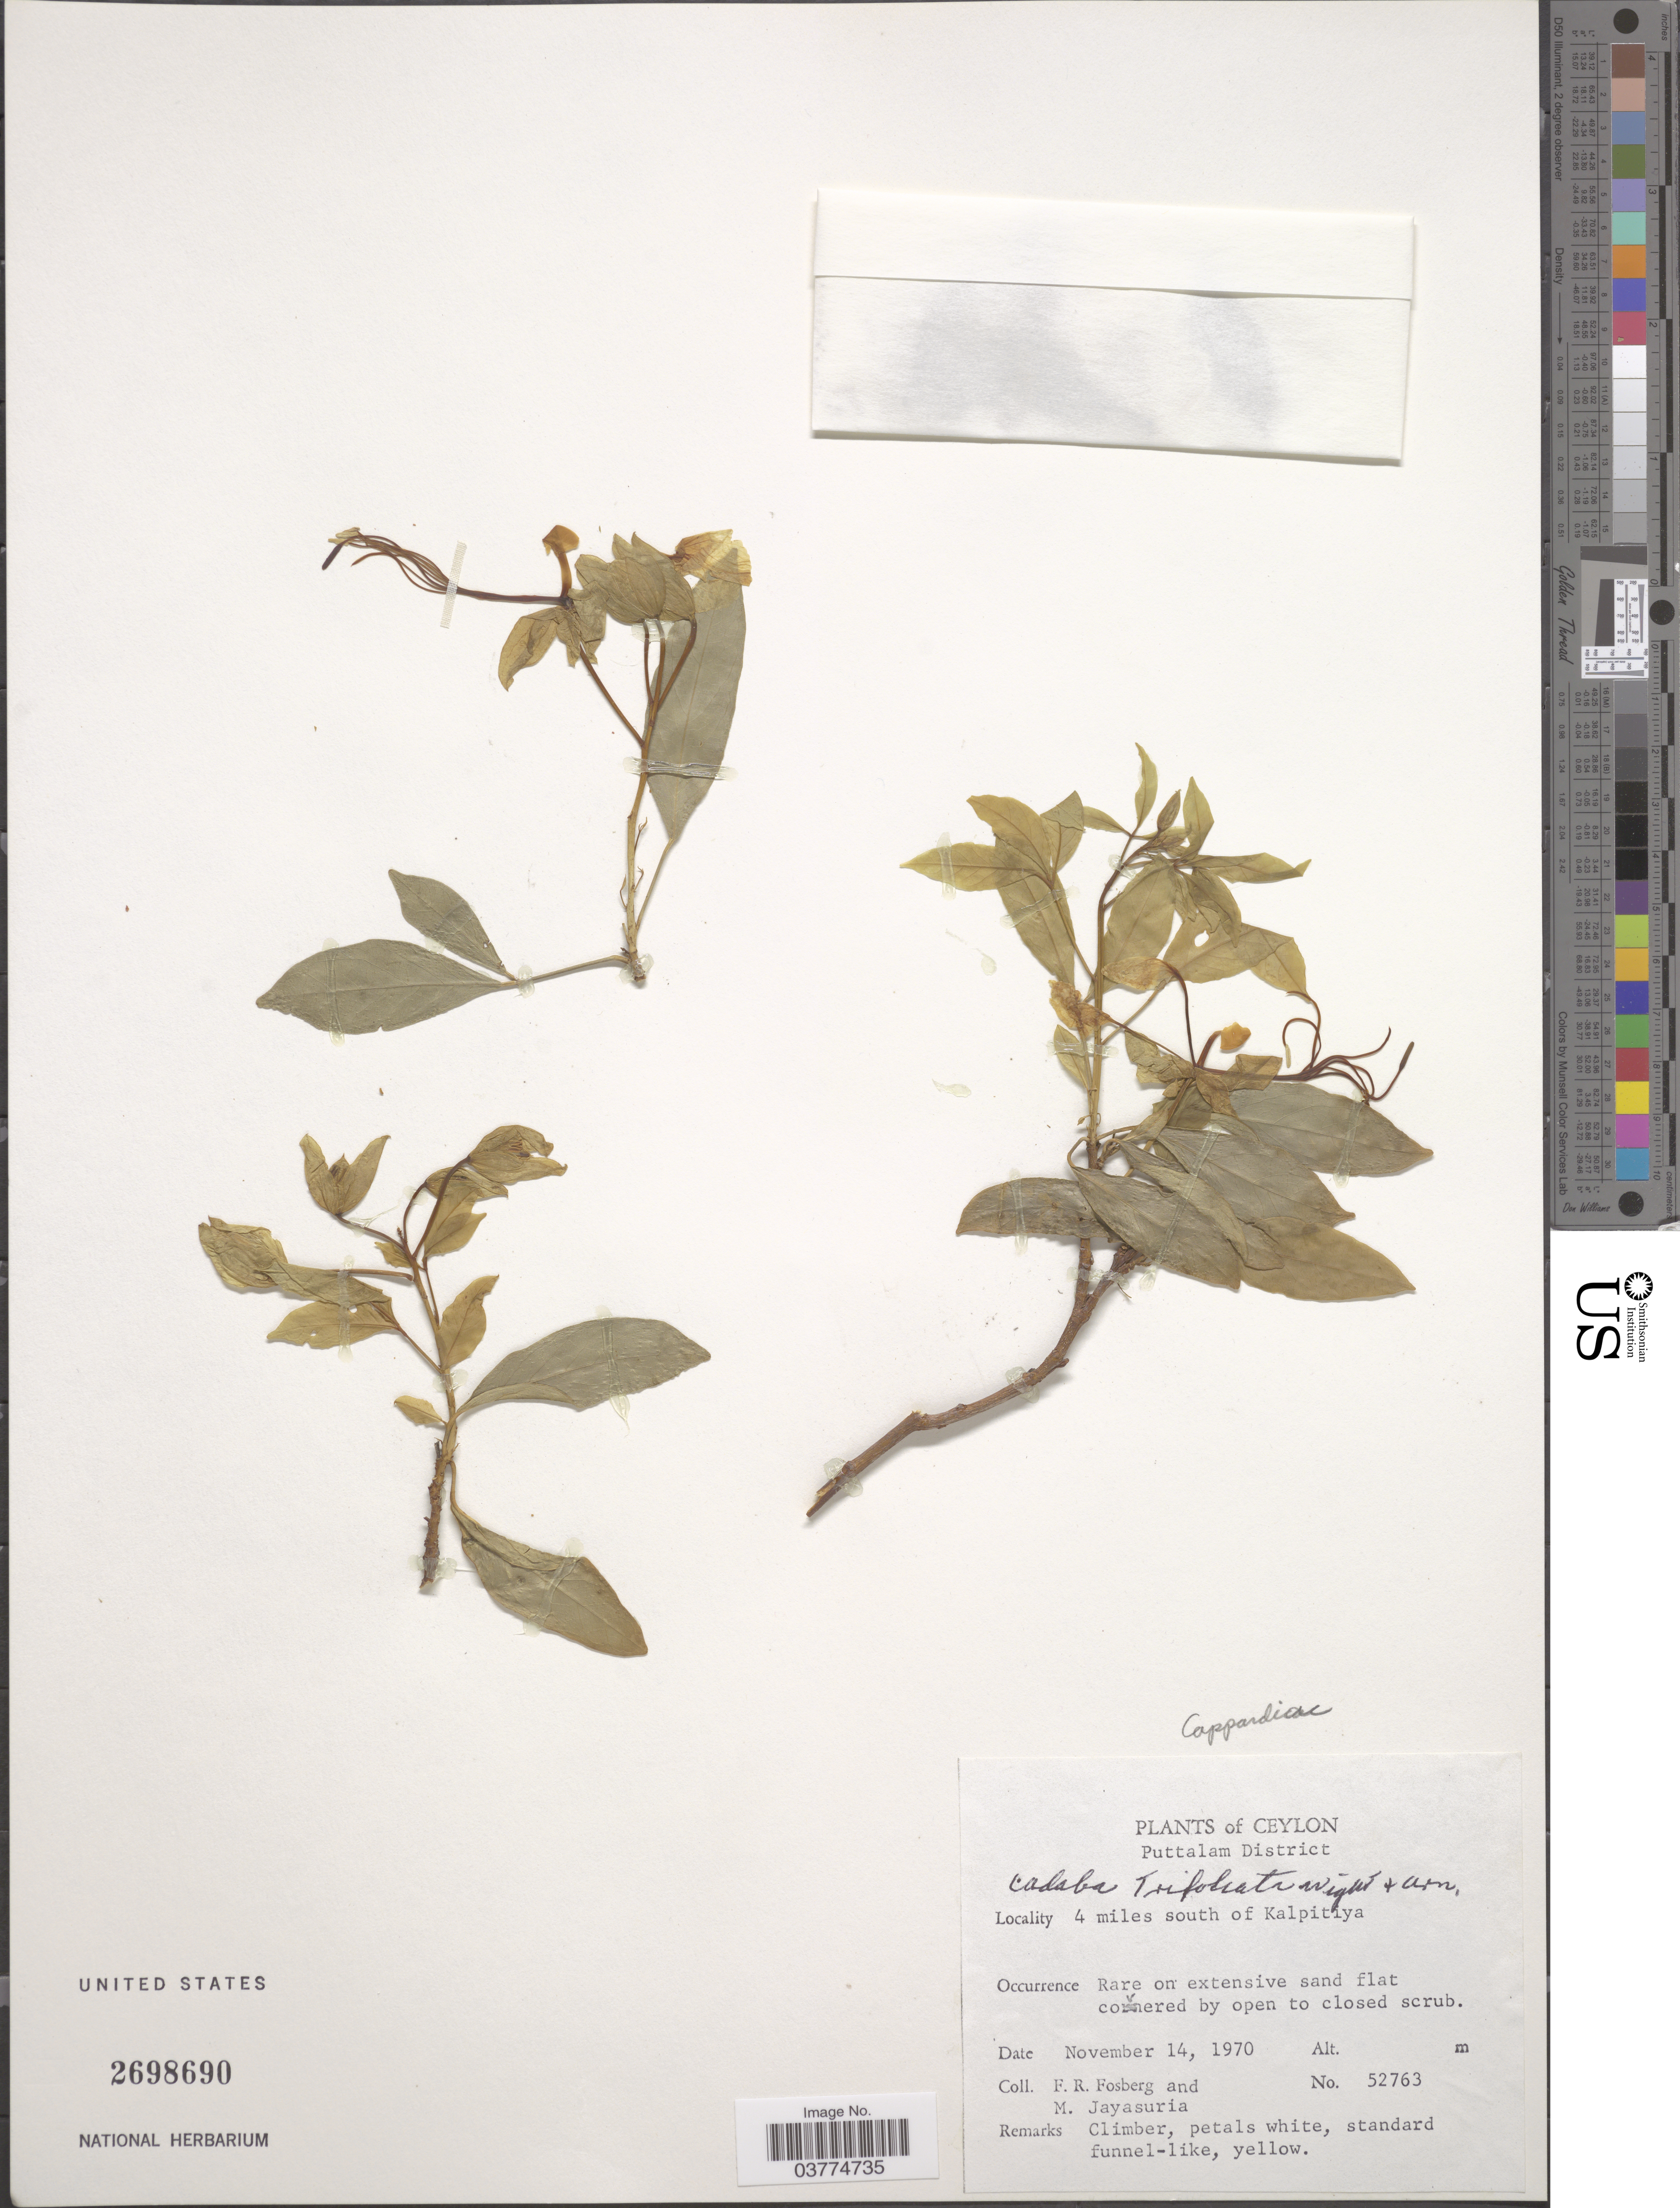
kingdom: Plantae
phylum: Tracheophyta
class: Magnoliopsida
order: Brassicales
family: Capparaceae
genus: Cadaba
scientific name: Cadaba trifoliata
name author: (Roxb.) Wight & Arn.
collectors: F. R. Fosberg & M. Jayasuria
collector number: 52763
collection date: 1970-11-14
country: Sri Lanka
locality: Ceylon. Puttalam District. 4 miles south of Kalpitiya.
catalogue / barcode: US 2698690